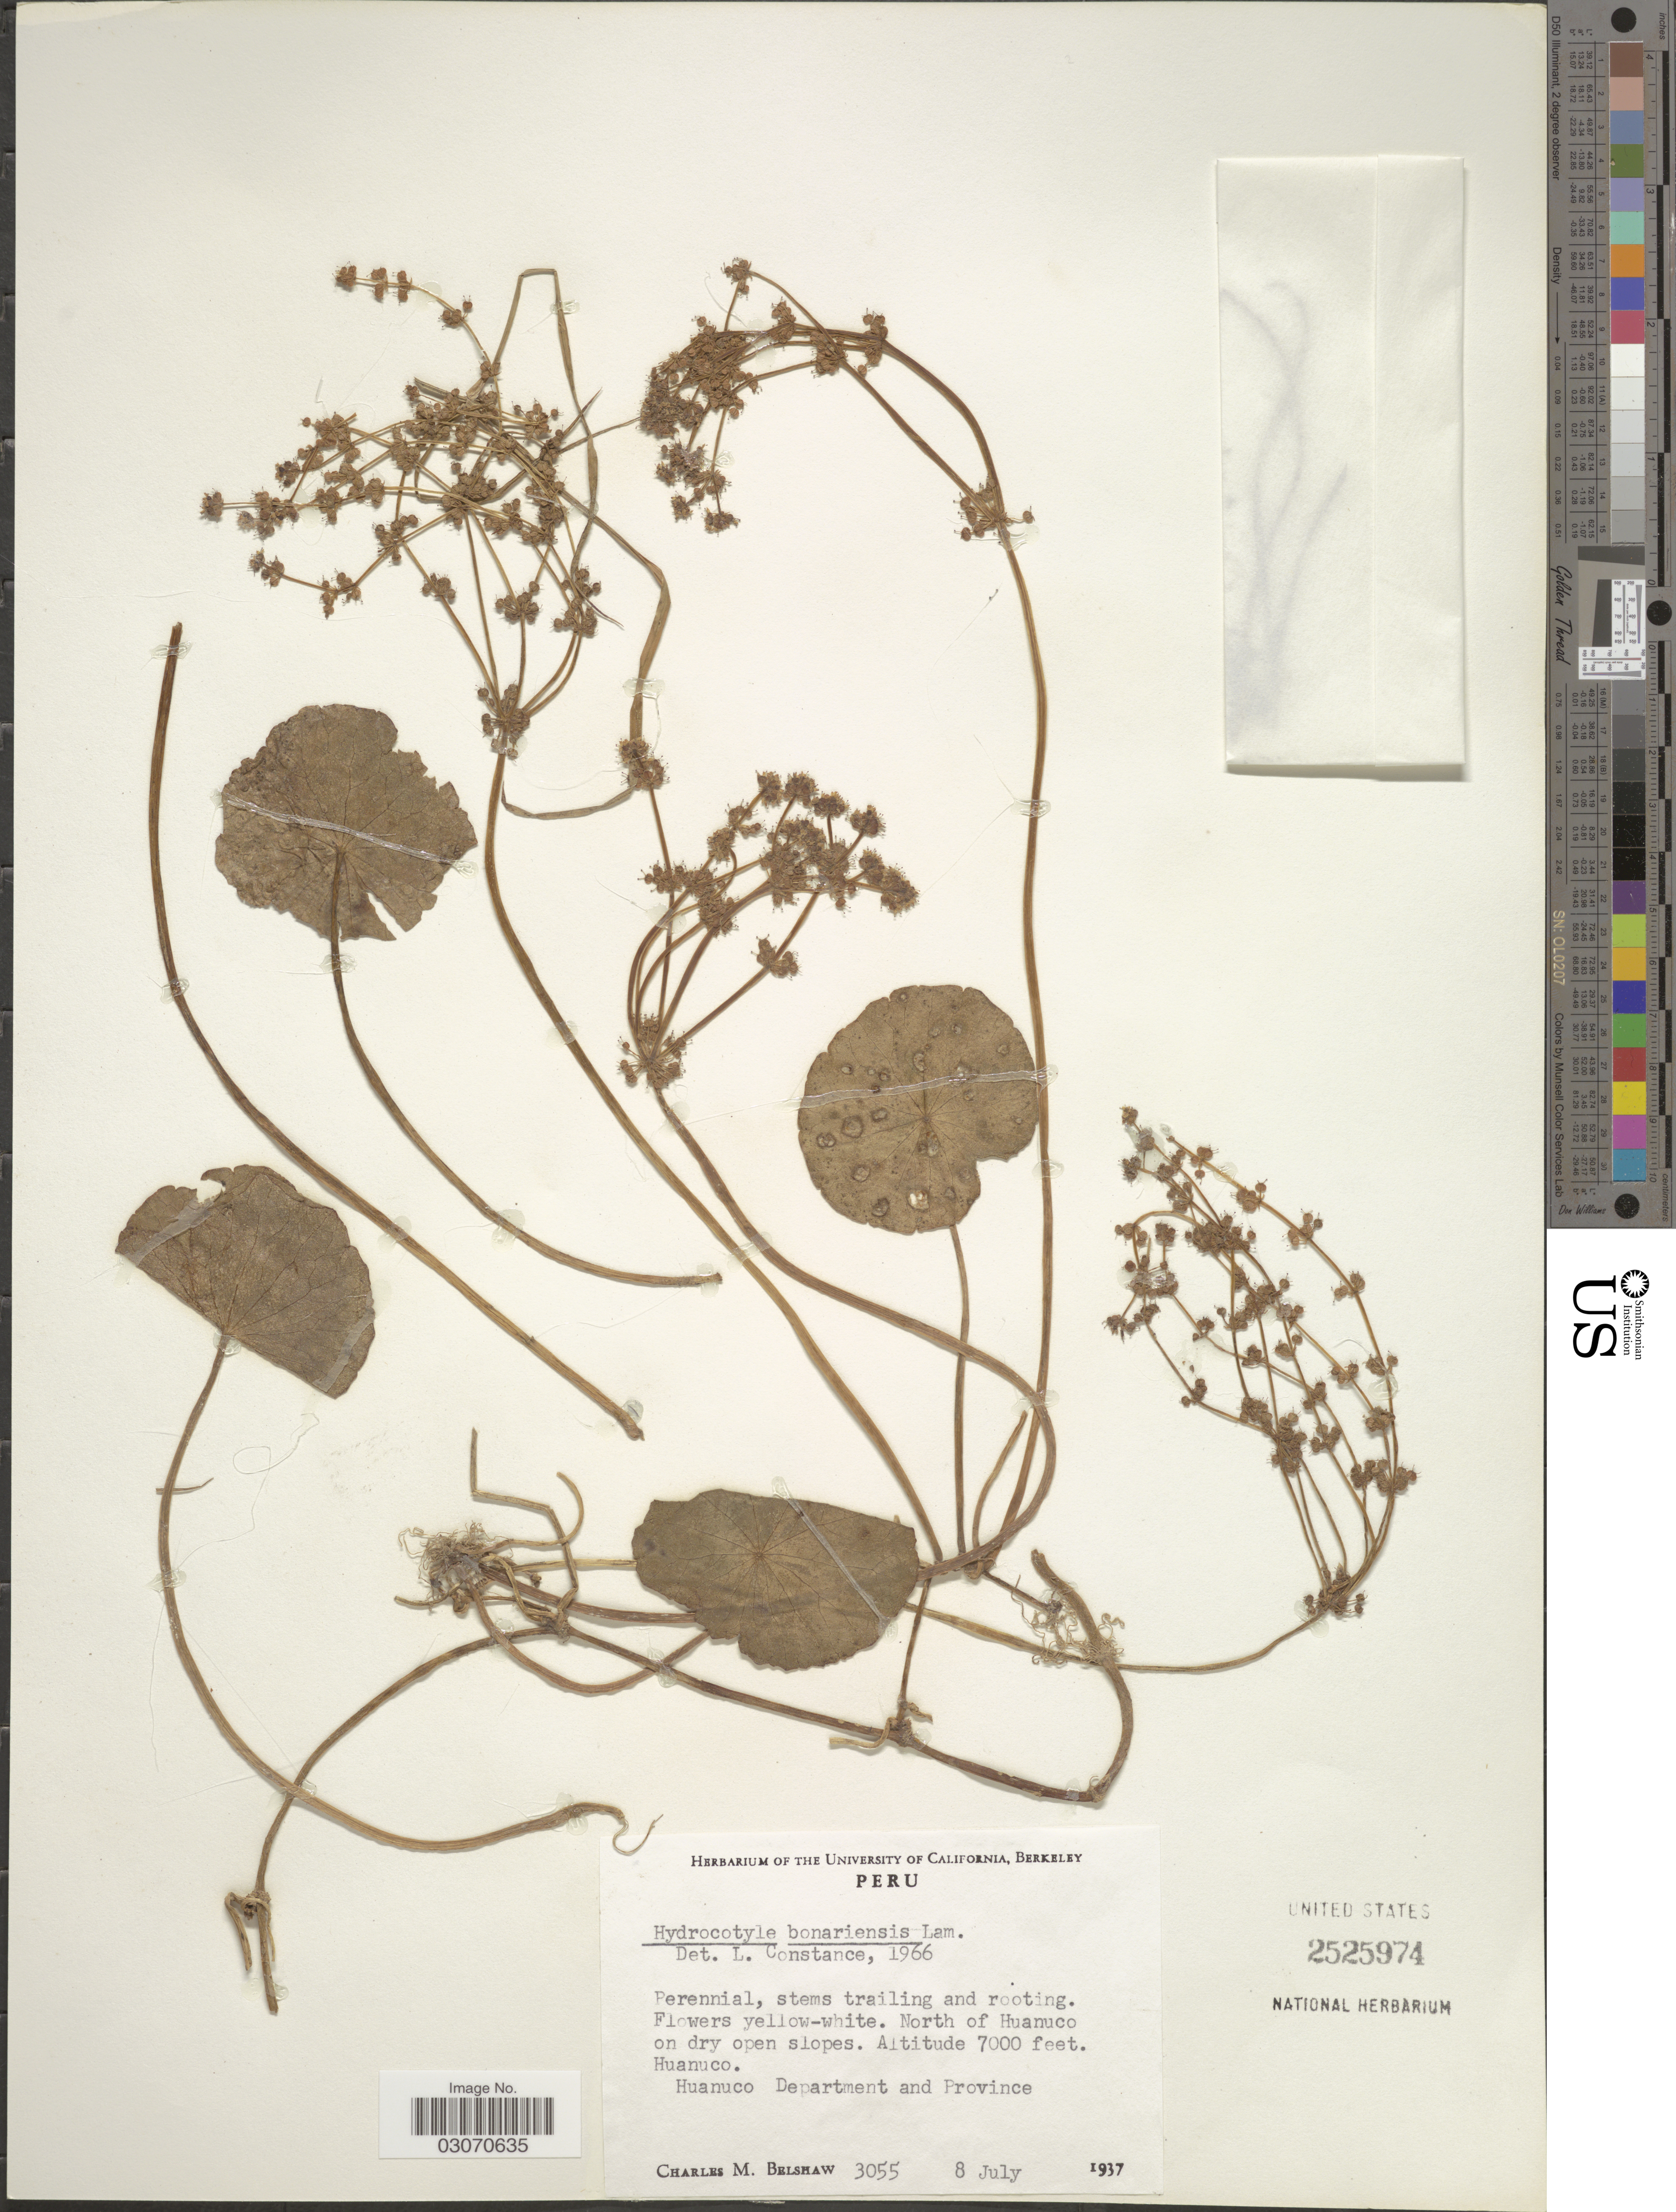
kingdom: Plantae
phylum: Tracheophyta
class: Magnoliopsida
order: Apiales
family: Araliaceae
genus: Hydrocotyle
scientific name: Hydrocotyle bonariensis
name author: Lam.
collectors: C. Shaw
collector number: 3055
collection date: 1937-07-08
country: Peru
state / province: Huánuco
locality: Huanuco, Huanuco Department and Province.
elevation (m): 2134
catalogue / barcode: US 2525974